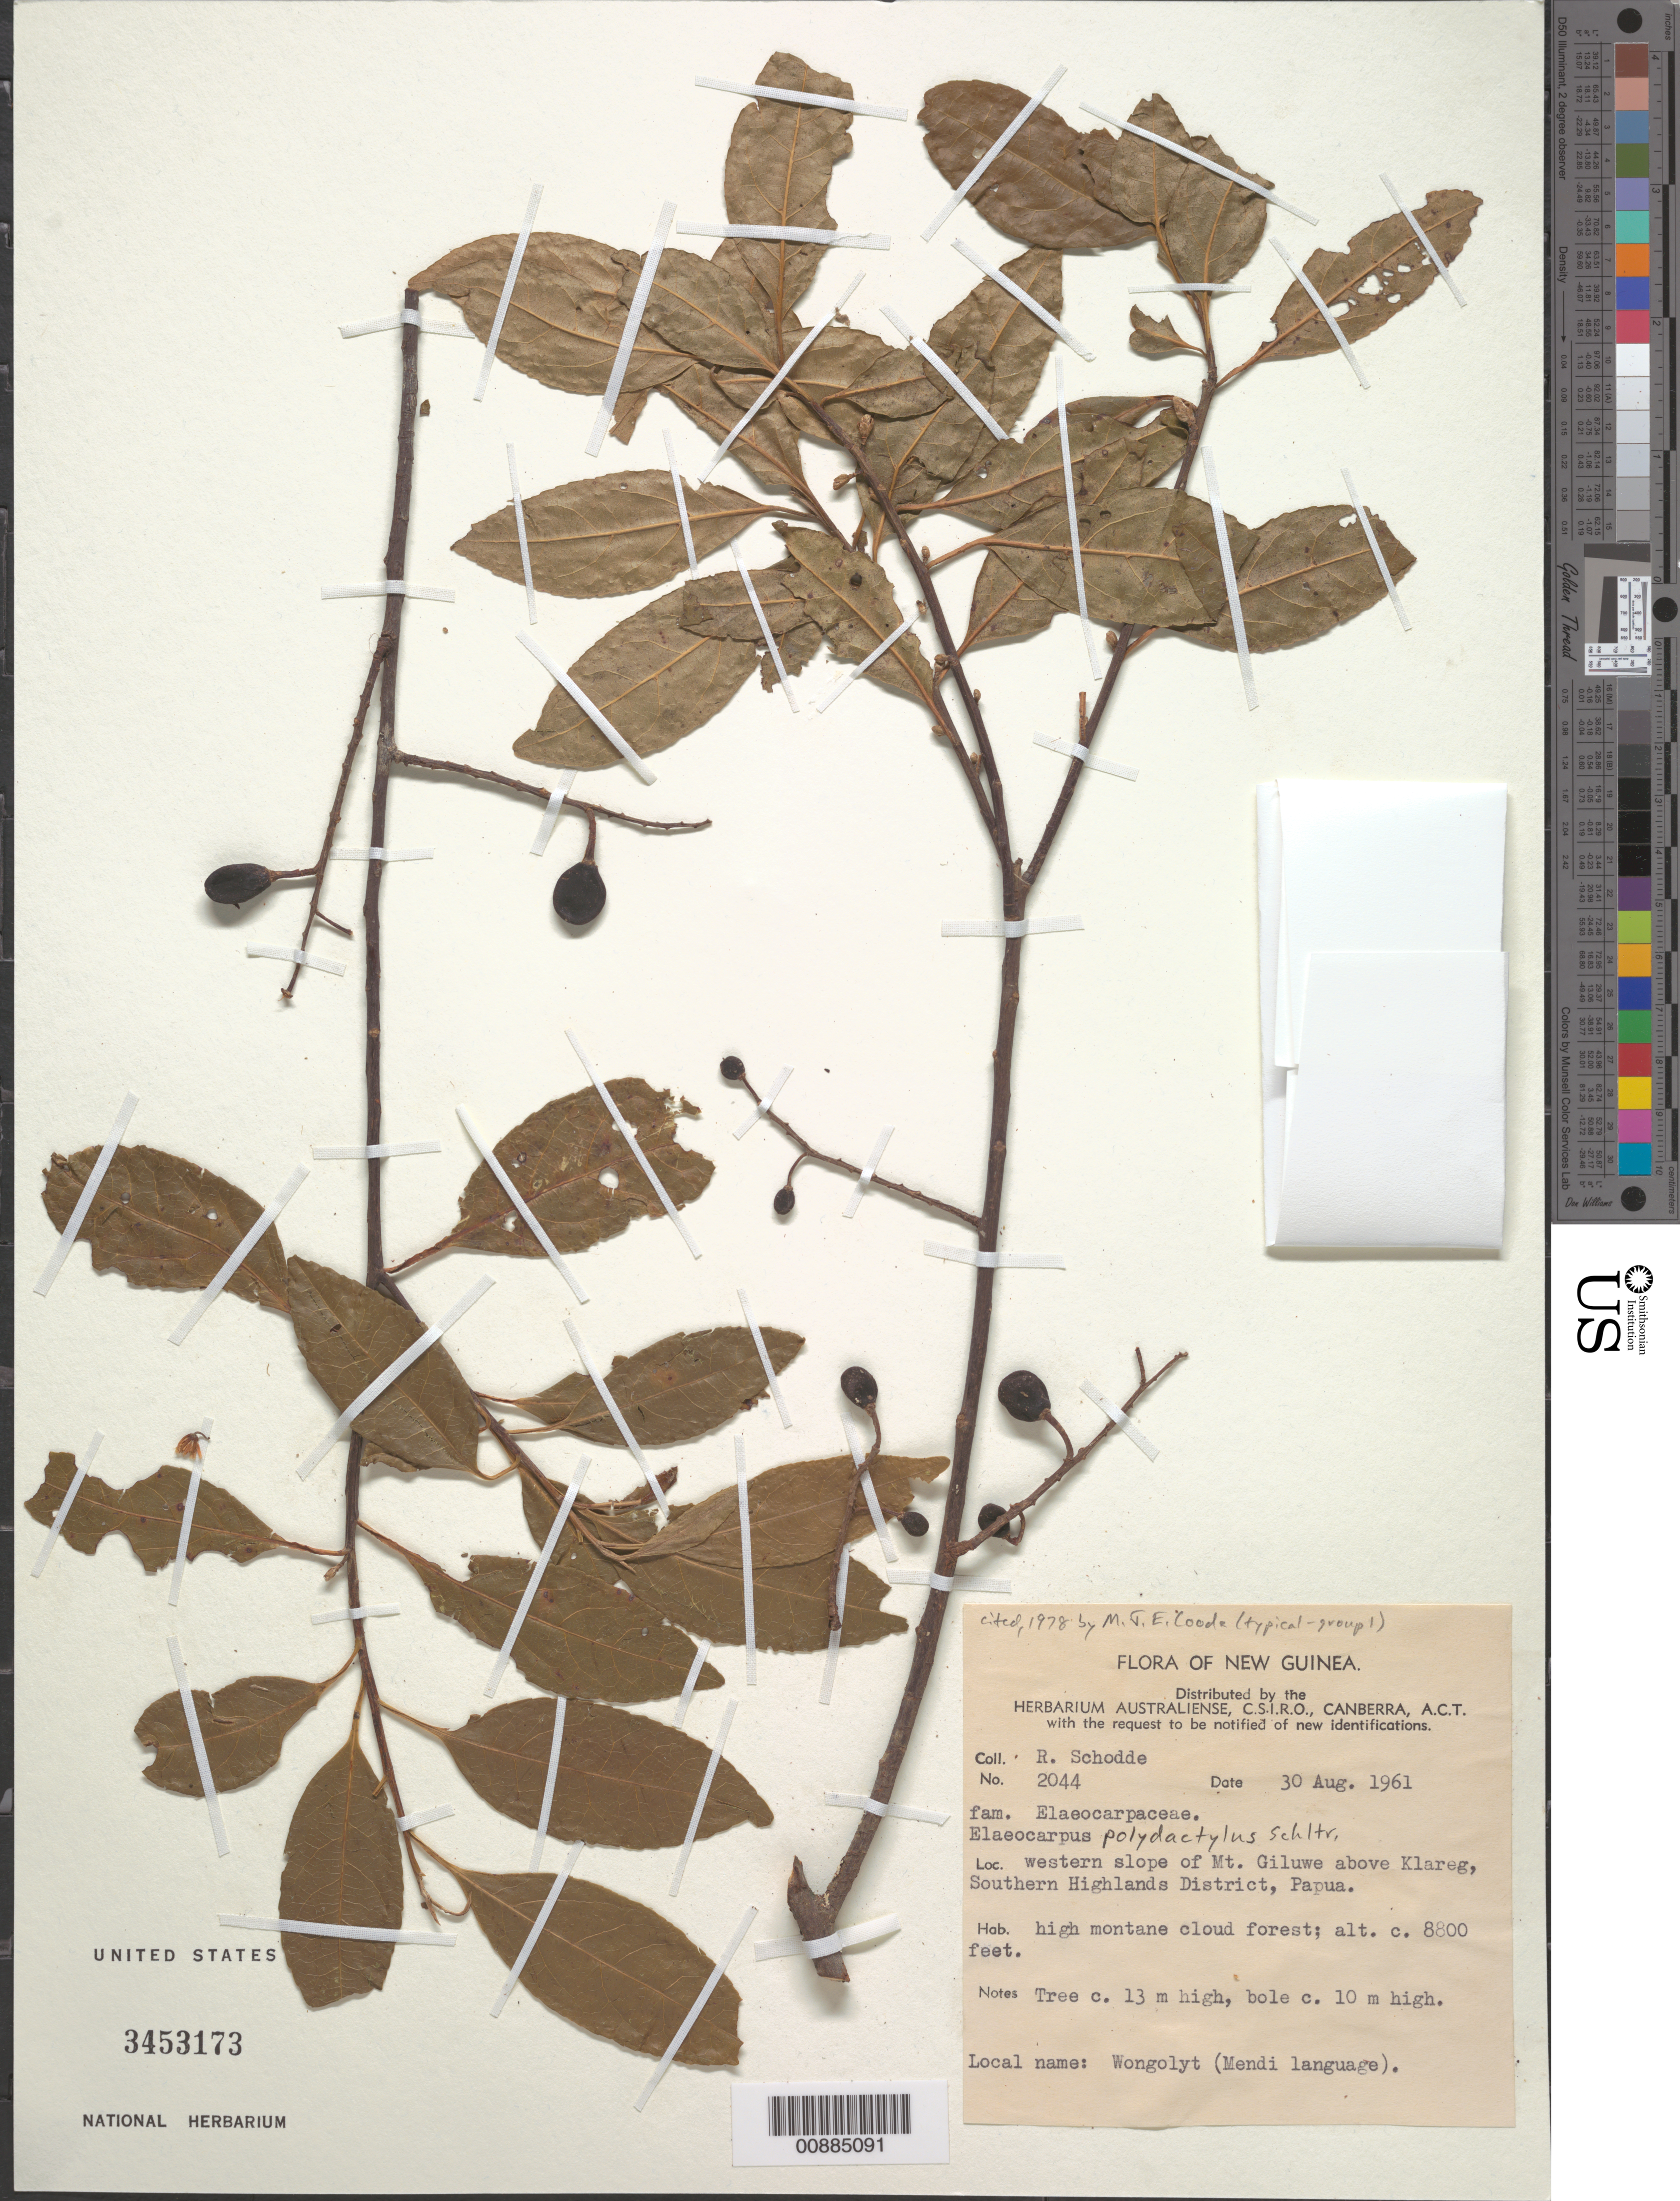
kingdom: Plantae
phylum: Tracheophyta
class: Magnoliopsida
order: Oxalidales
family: Elaeocarpaceae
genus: Elaeocarpus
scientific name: Elaeocarpus polydactylus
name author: Schltr.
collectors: R. Schodde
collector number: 2044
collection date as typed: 30 Aug 1961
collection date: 1961-08-30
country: Papua New Guinea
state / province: Southern Highlands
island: New Guinea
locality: Western slope of Mt. Giluwe, above Klareg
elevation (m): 2682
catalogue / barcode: US 3453173